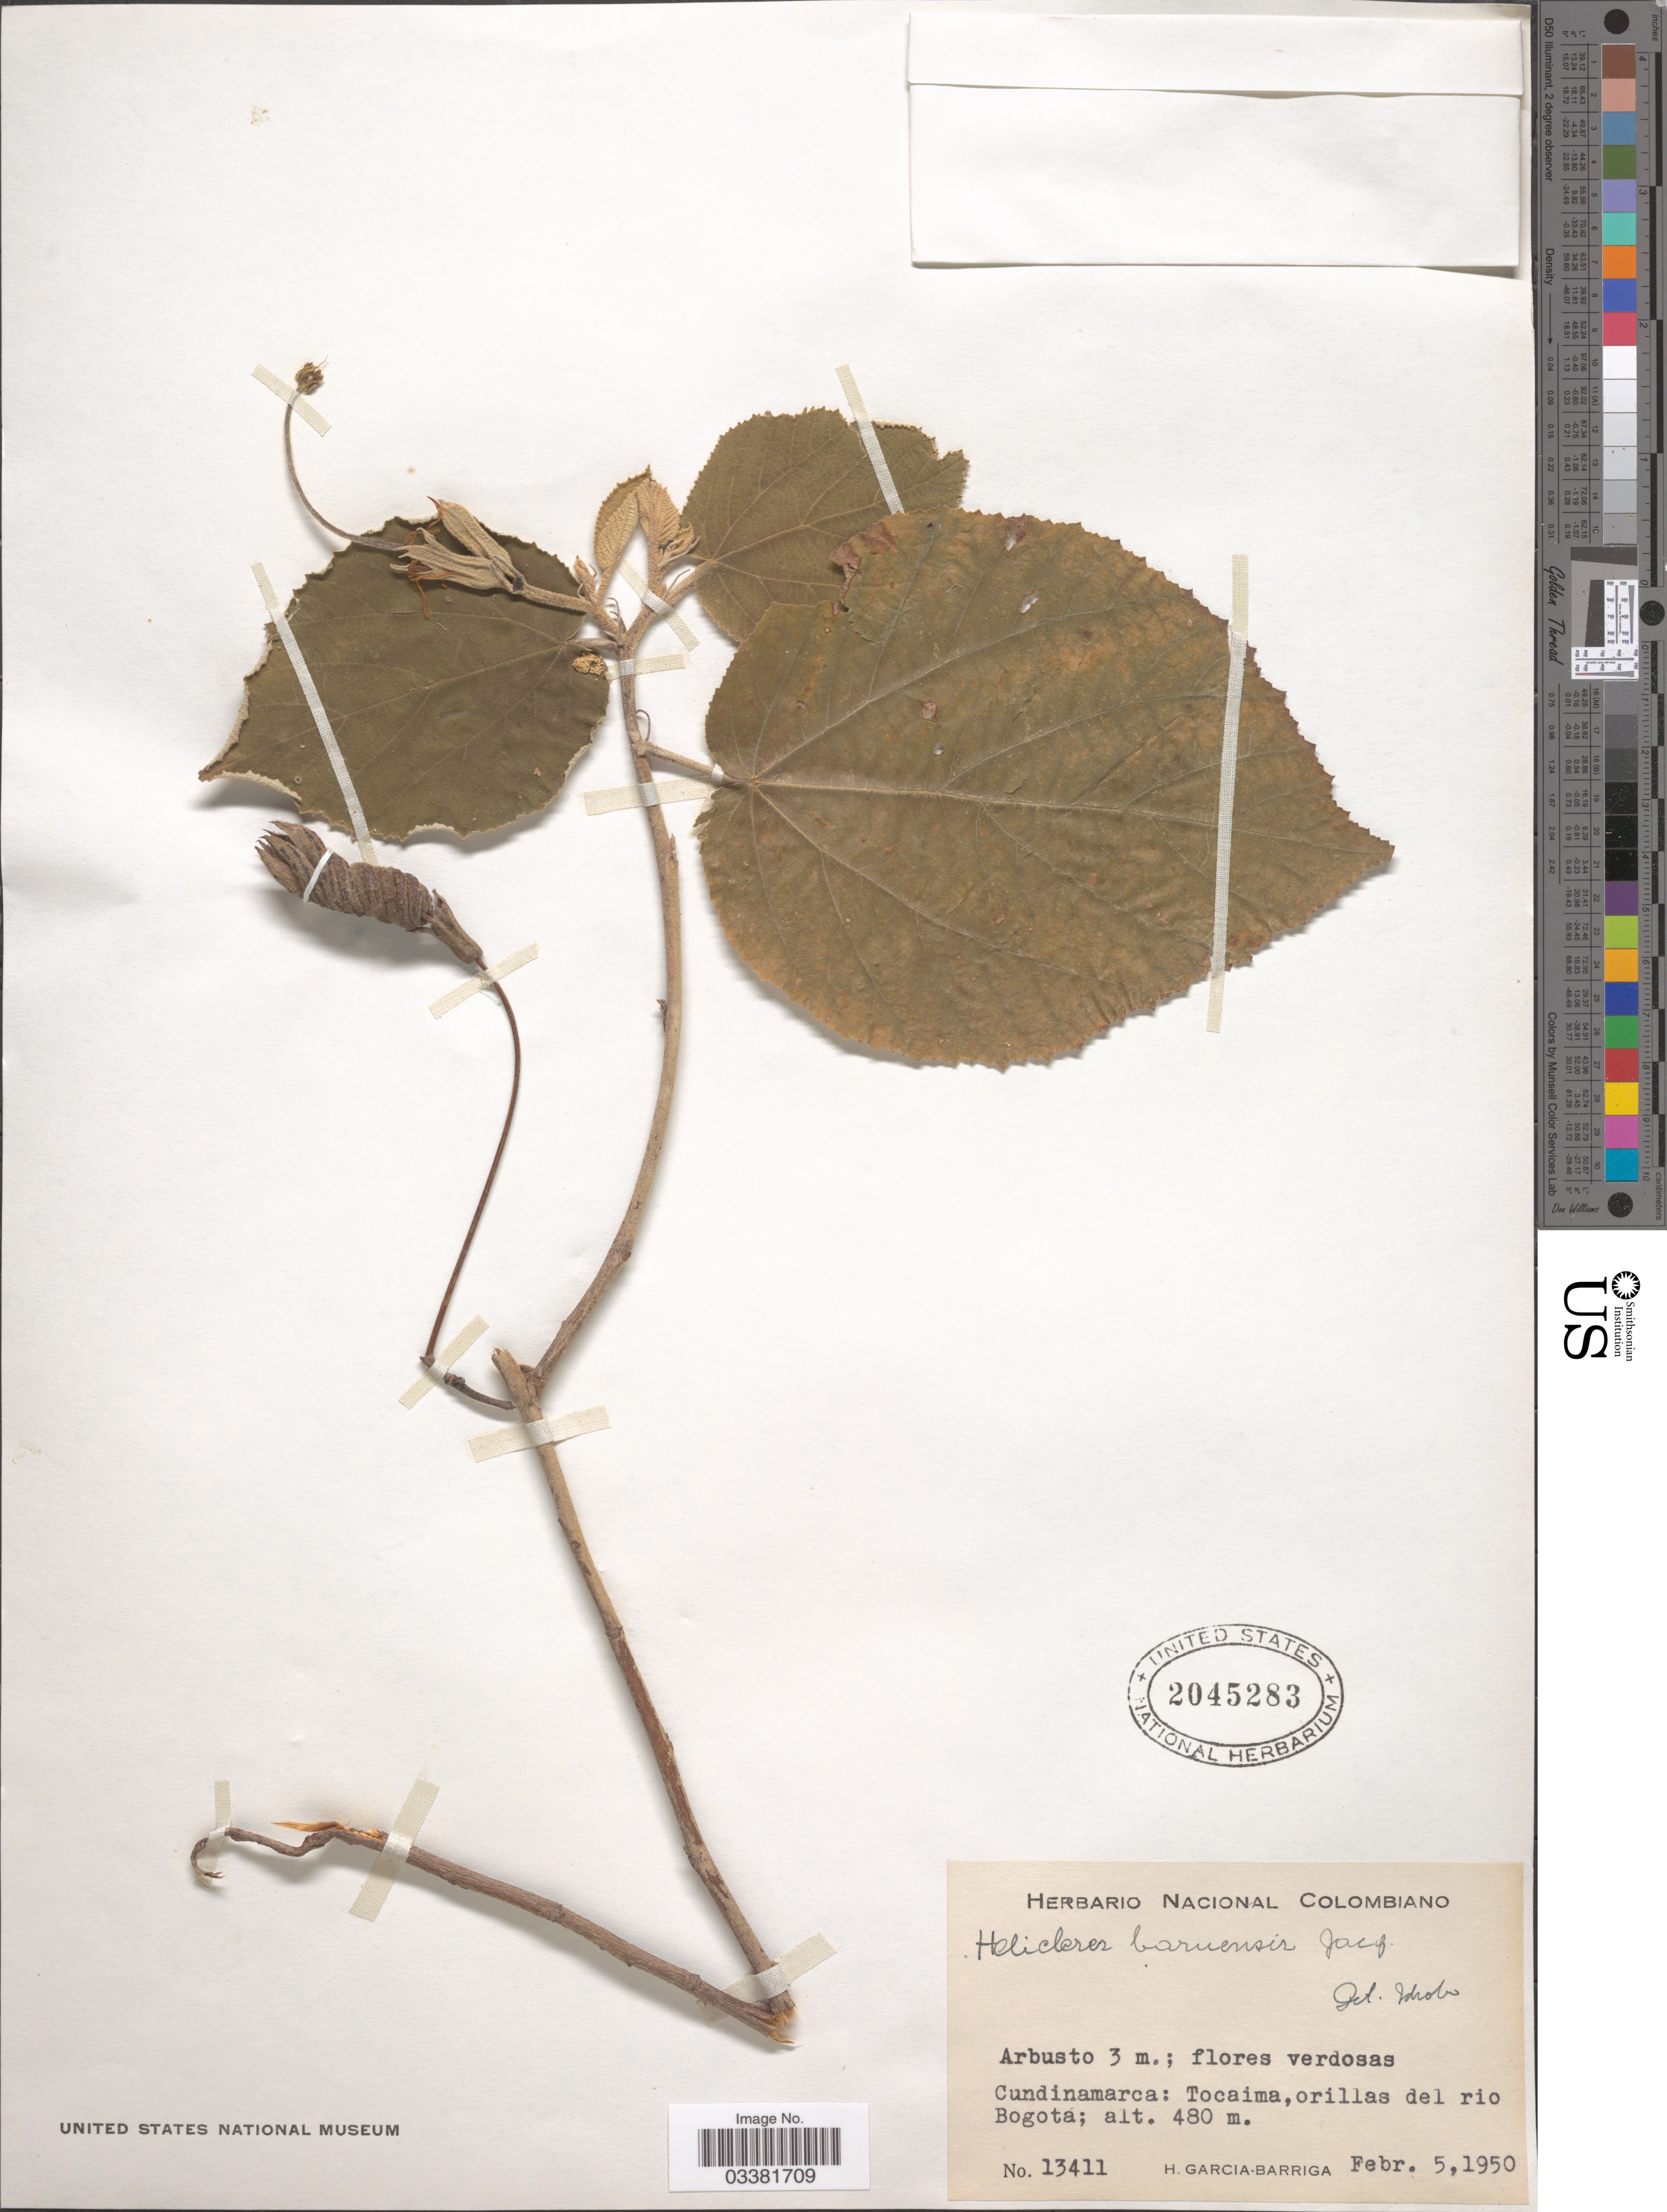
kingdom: Plantae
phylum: Tracheophyta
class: Magnoliopsida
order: Malvales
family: Malvaceae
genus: Helicteres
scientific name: Helicteres baruensis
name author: Jacq.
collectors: H. García Barriga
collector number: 13411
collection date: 1950-02-05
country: Colombia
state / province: Cundinamarca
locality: Tocaima, orillas del rio Bogota.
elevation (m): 480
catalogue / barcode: US 2045283